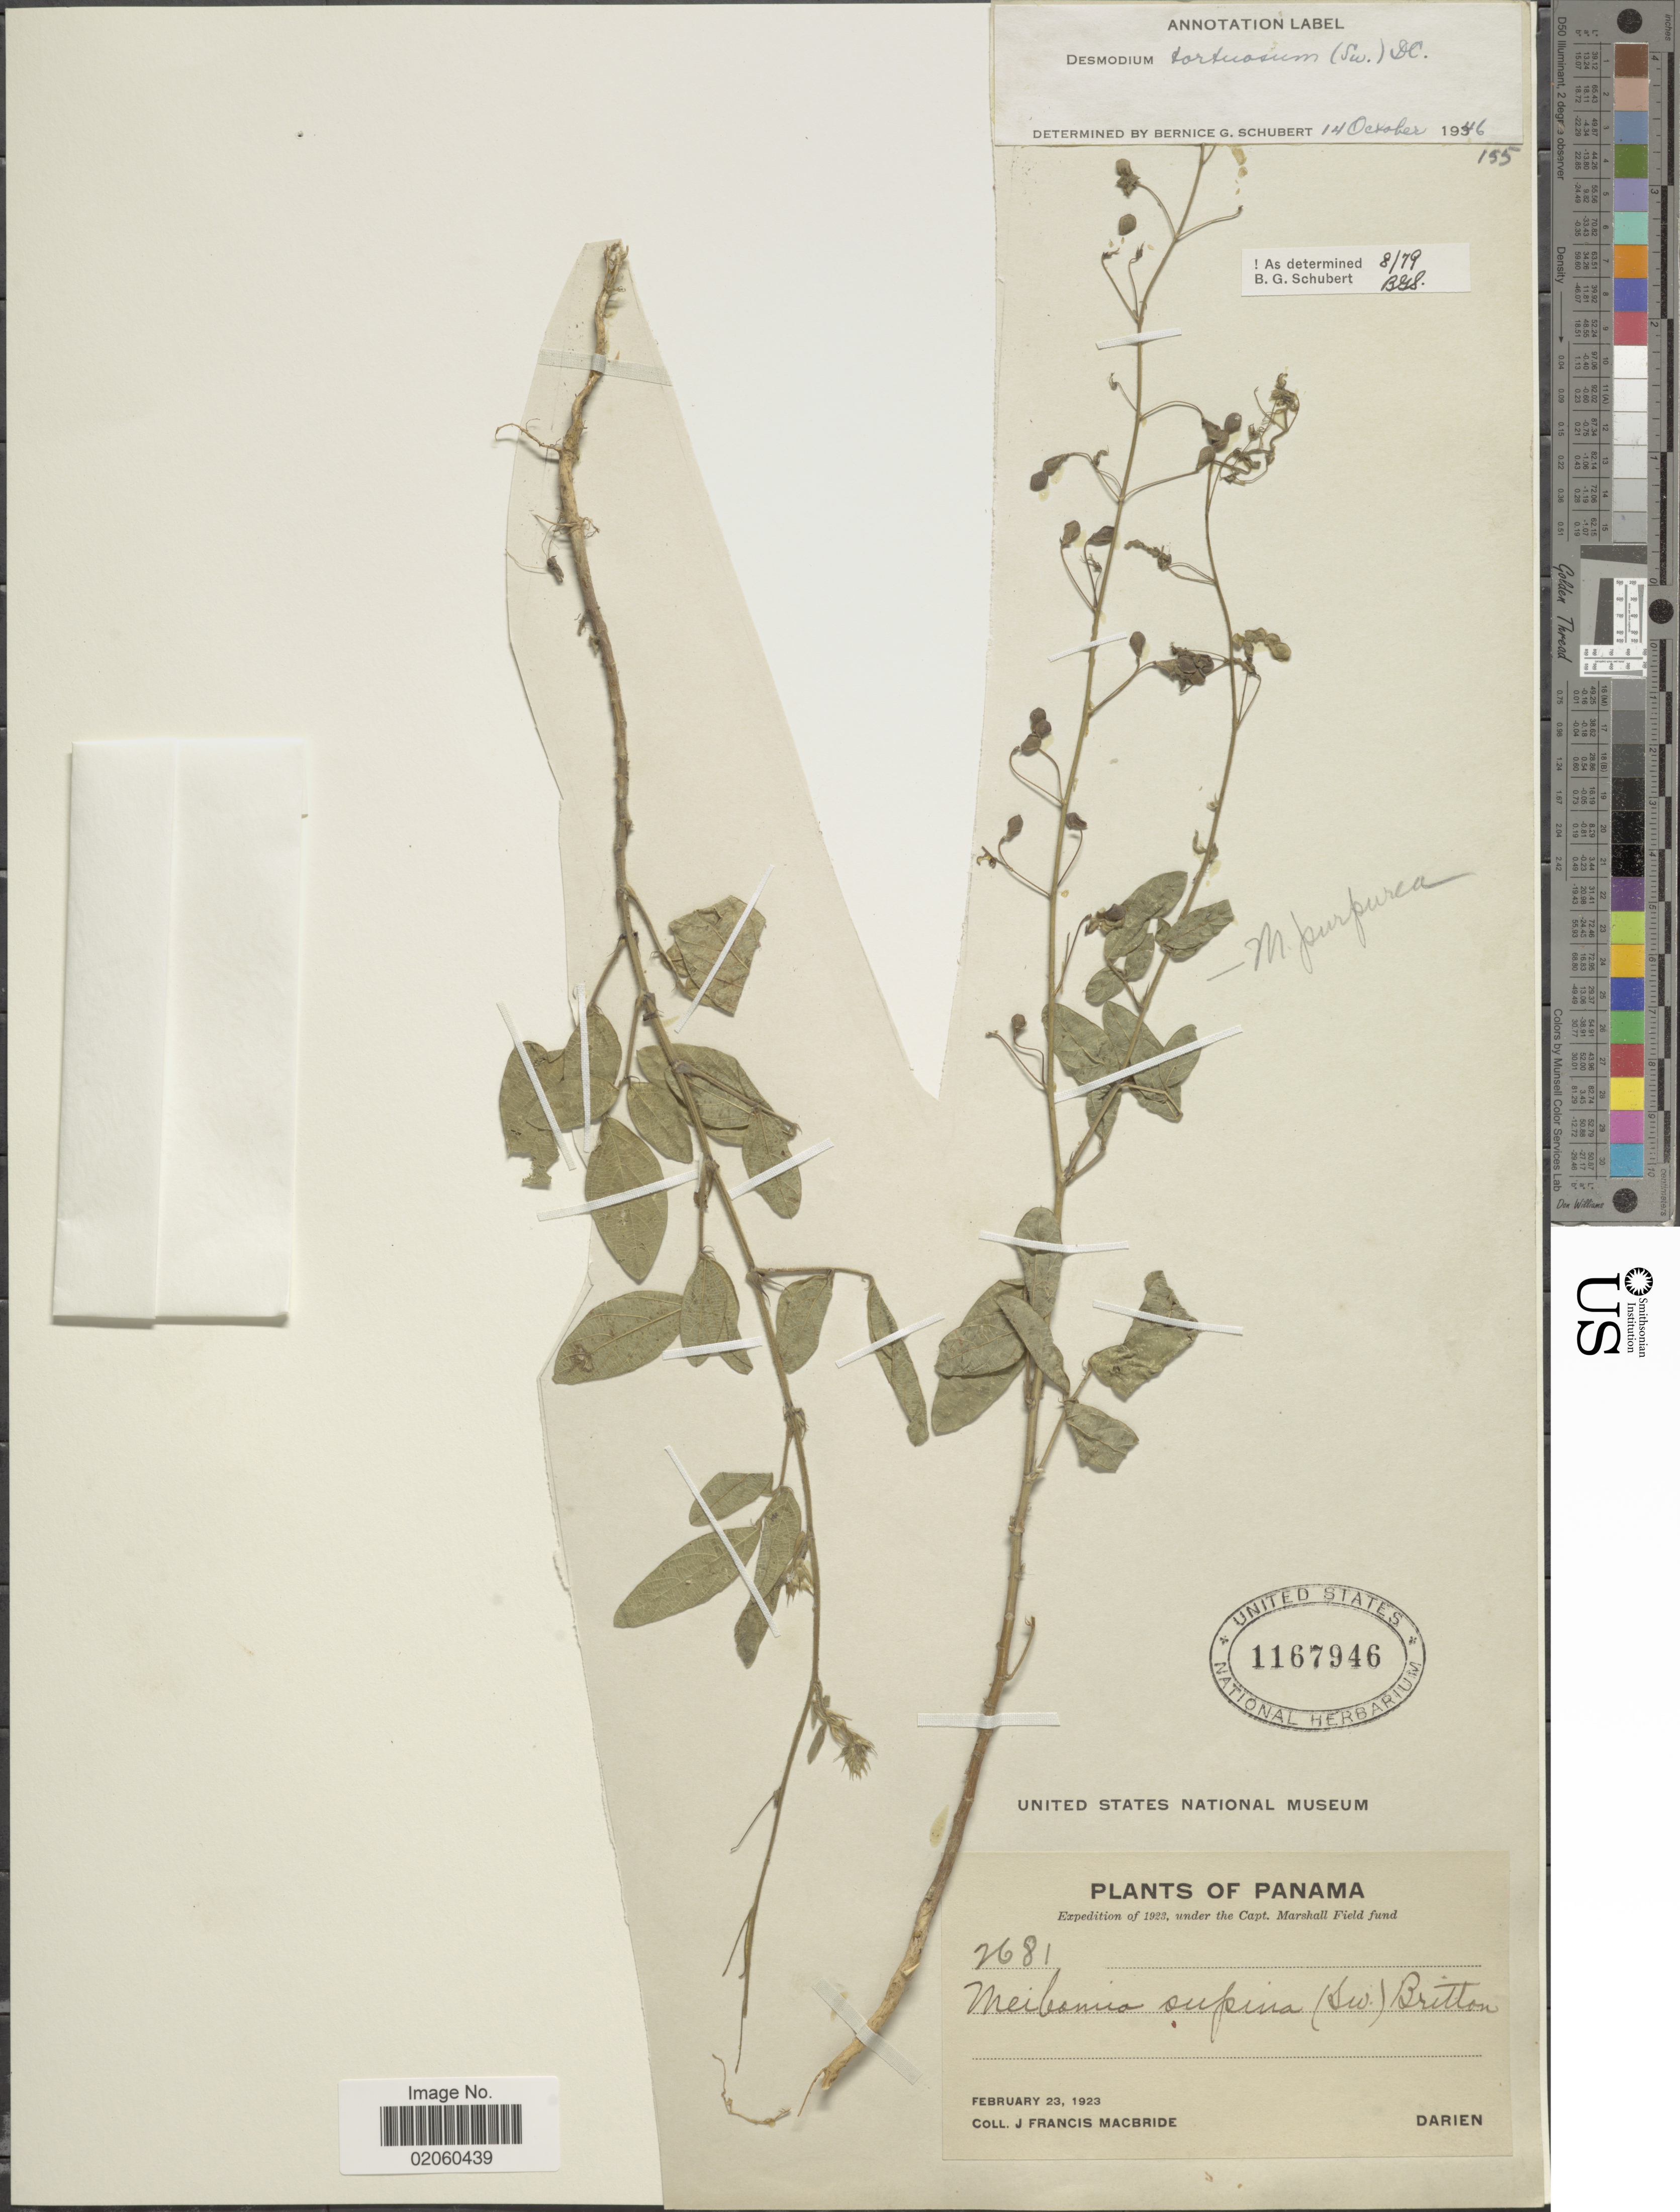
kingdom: Plantae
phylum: Tracheophyta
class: Magnoliopsida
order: Fabales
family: Fabaceae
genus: Desmodium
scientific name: Desmodium tortuosum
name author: (Sw.) DC.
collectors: J. F. Macbride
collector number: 2681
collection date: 1923-02-23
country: Panama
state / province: Darién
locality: Darien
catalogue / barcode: US 1167946